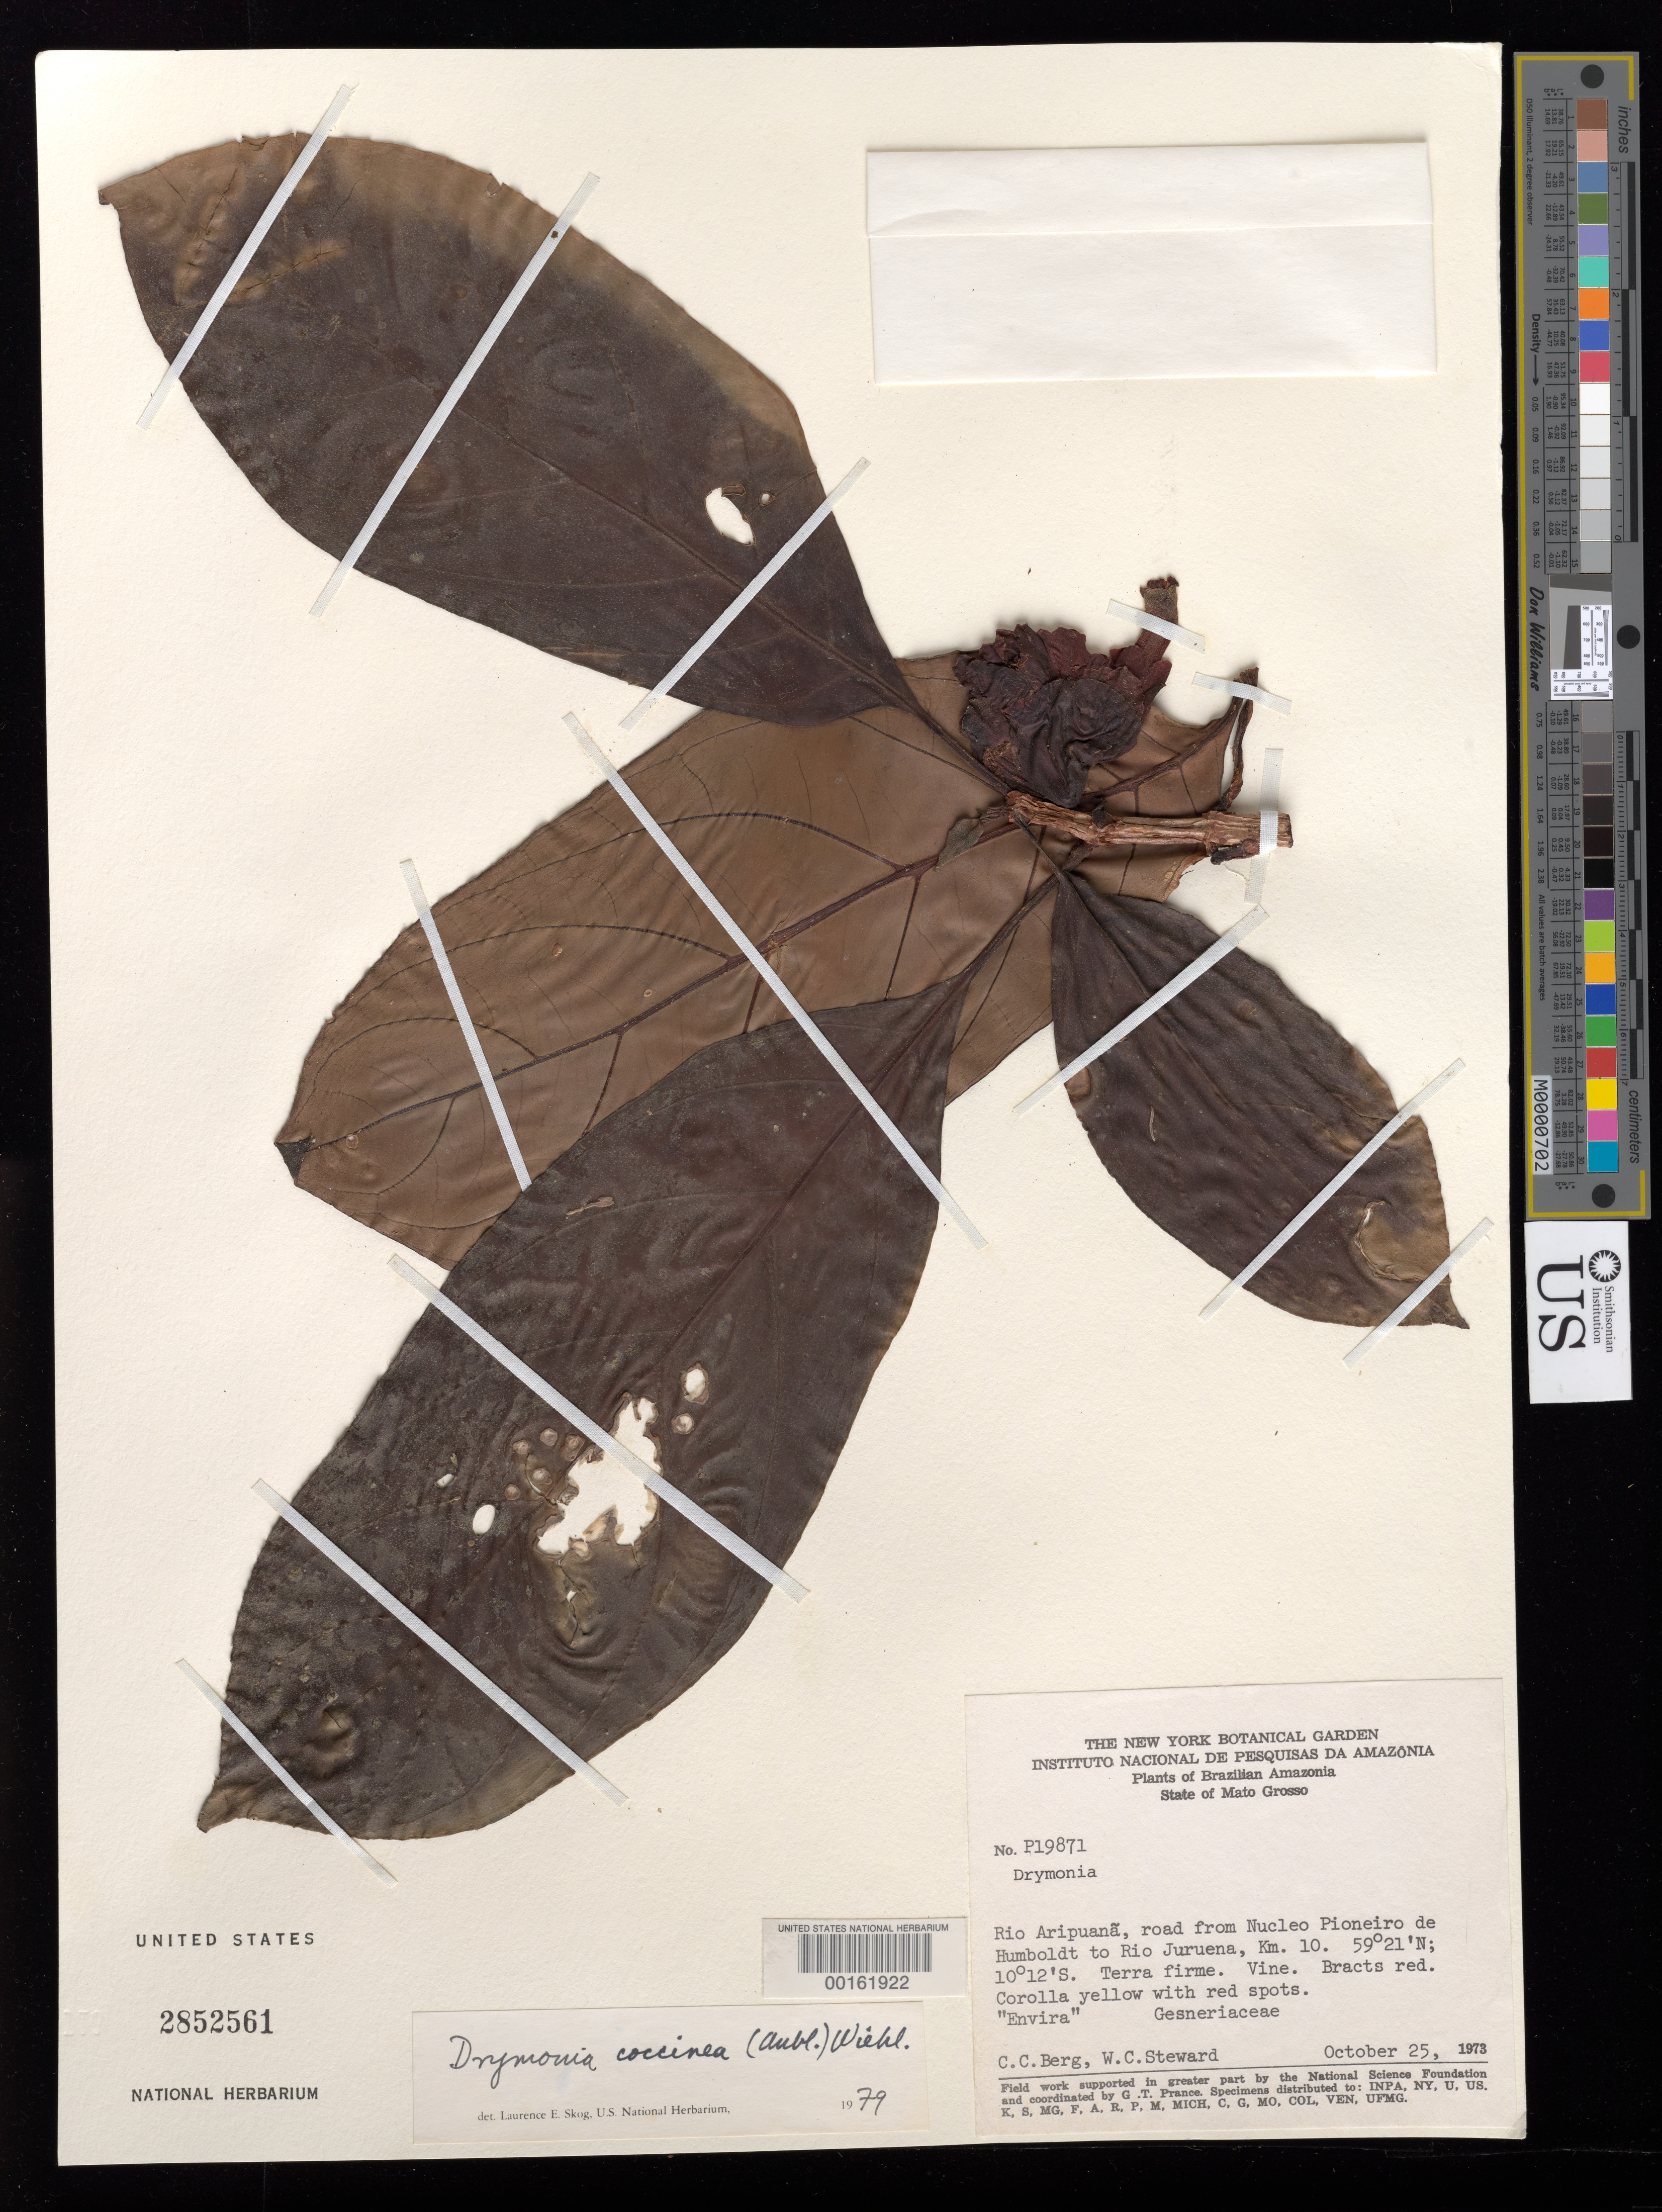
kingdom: Plantae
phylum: Tracheophyta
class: Magnoliopsida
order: Lamiales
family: Gesneriaceae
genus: Drymonia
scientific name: Drymonia coccinea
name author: (Aubl.) Wiehler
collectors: C. C. Berg & W. C. Steward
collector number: P 19871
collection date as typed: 25 Oct 1973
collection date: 1973-10-25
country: Brazil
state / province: Mato Grosso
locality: Rio Aripuana, road from Nucleo Pioneiro de Humboldt to Rio Juruena, km 10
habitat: Terra firme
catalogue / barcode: US 2852561